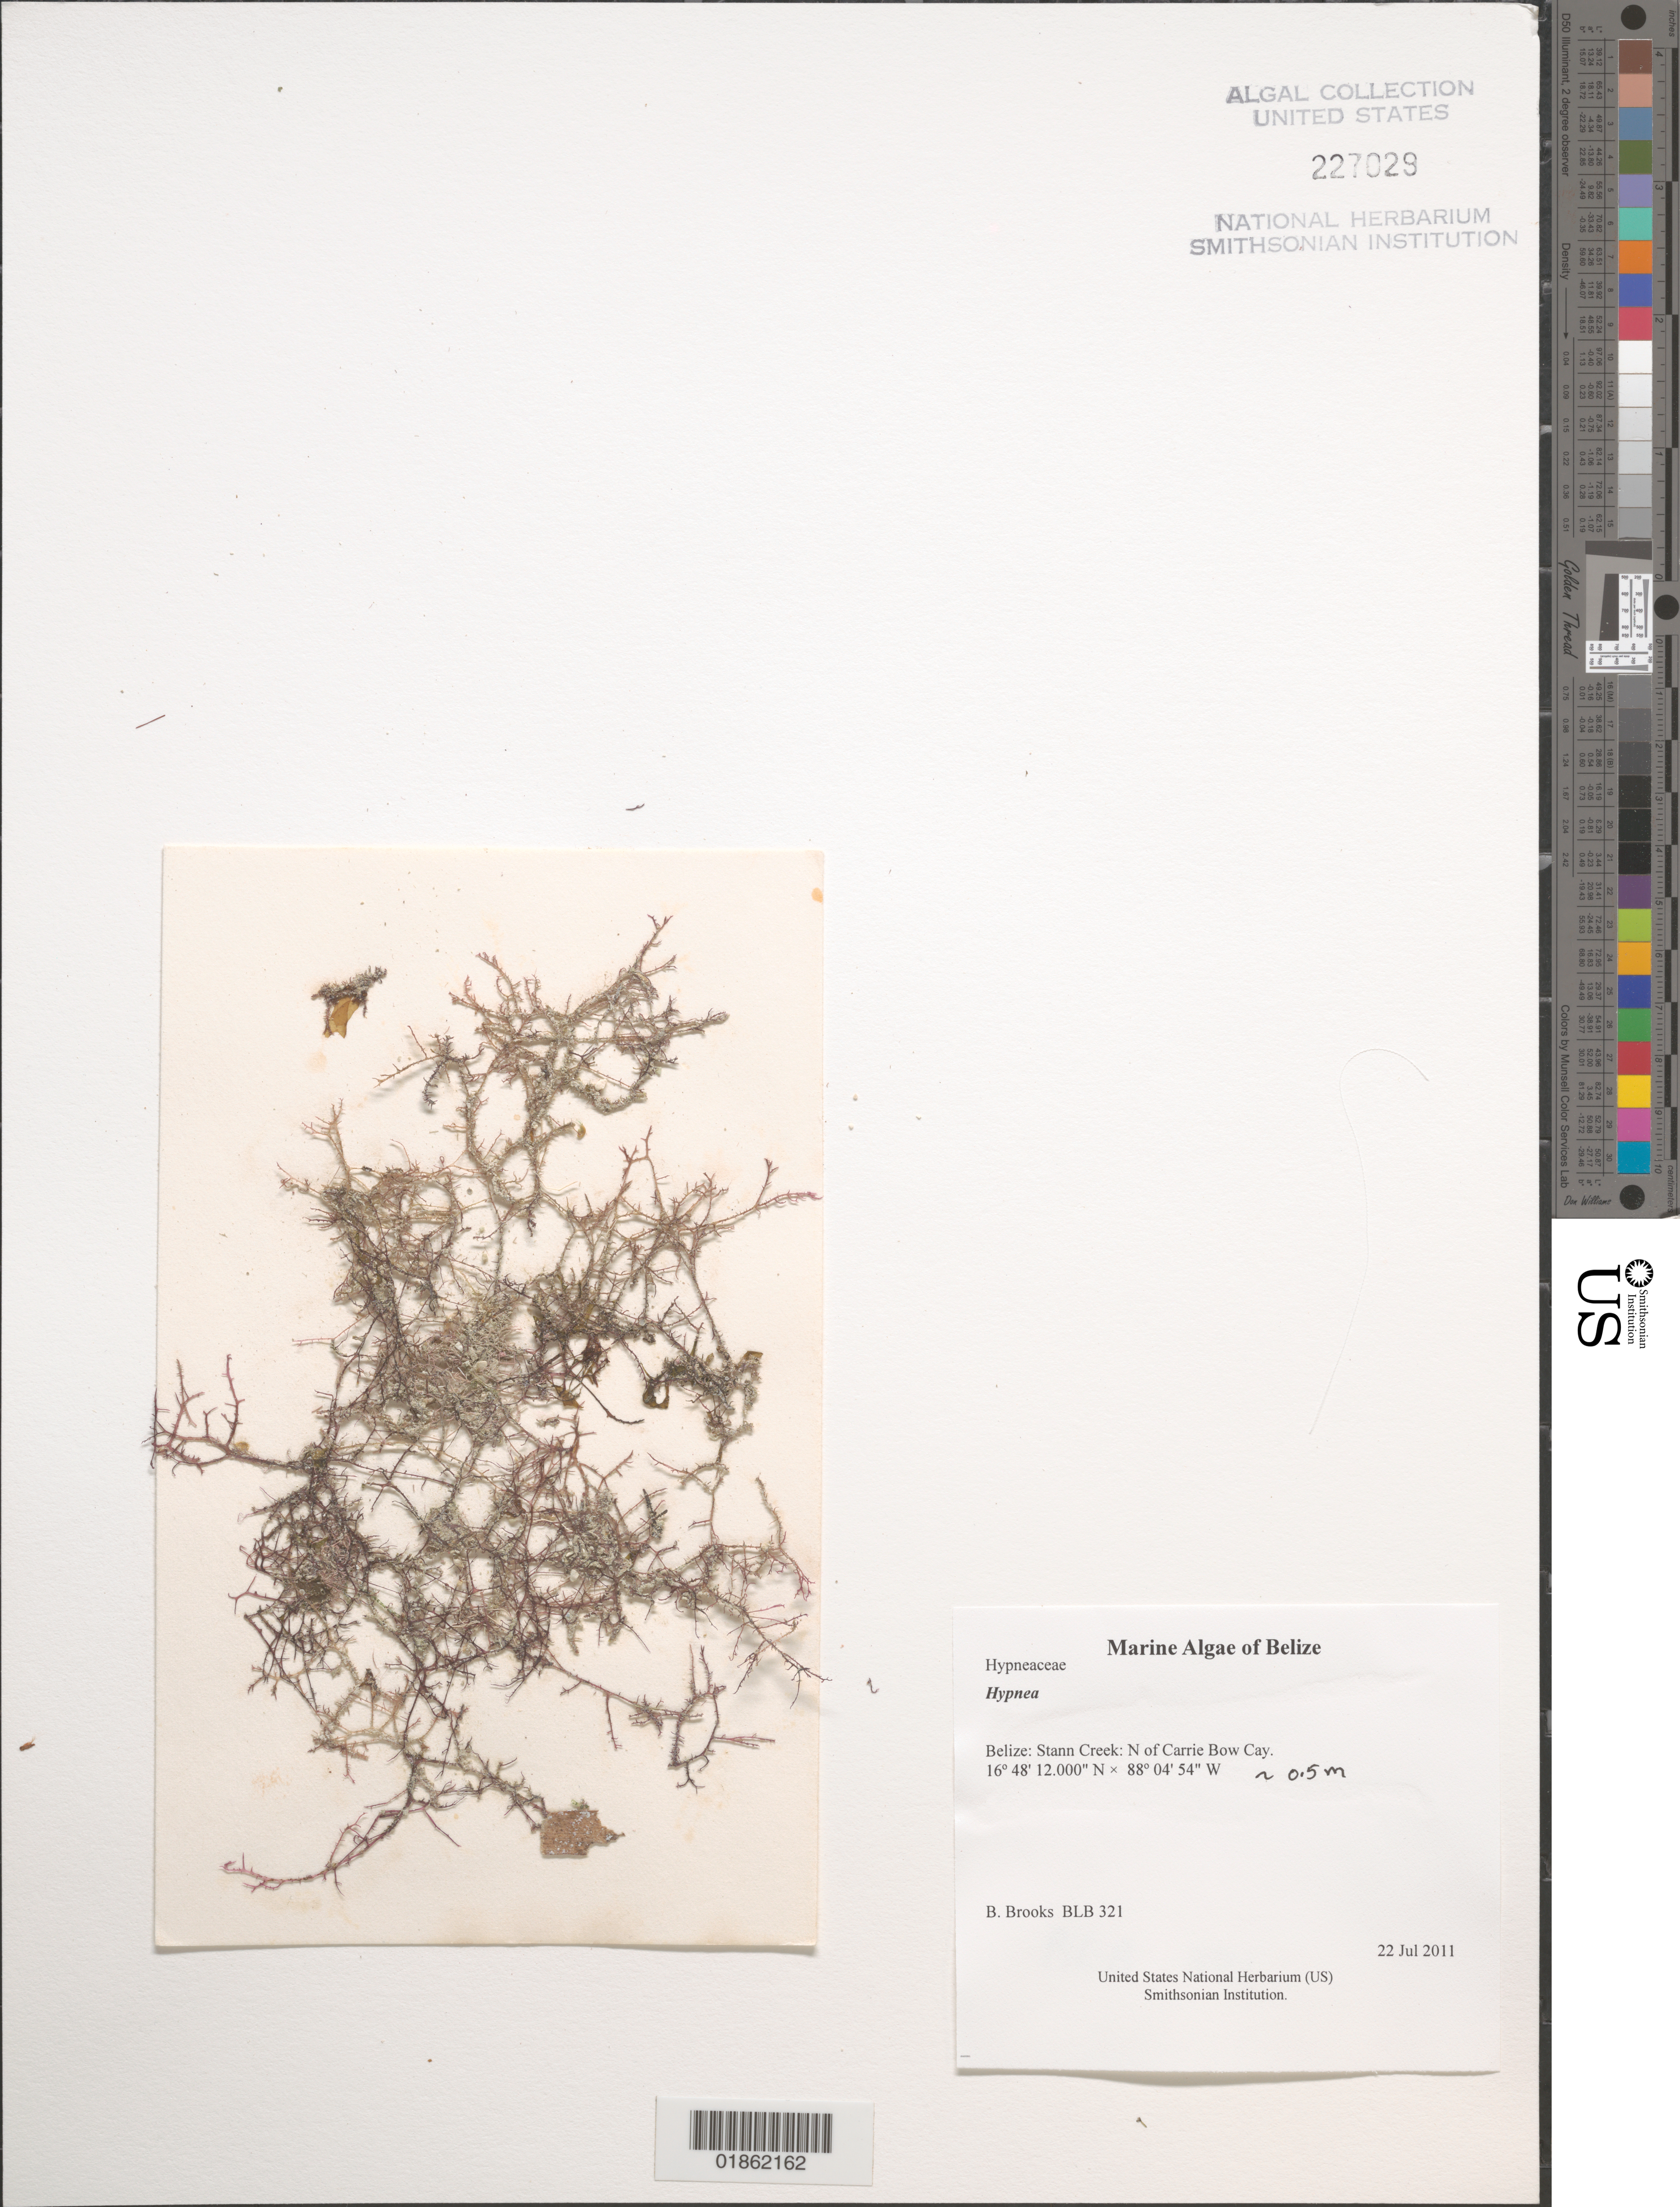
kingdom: Plantae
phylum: Rhodophyta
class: Florideophyceae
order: Gigartinales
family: Cystocloniaceae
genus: Hypnea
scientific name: Hypnea sp.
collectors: B. Brooks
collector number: BLB 321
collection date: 2011-07-22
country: Belize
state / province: Stann Creek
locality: N of Carrie Bow Cay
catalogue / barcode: US 227029